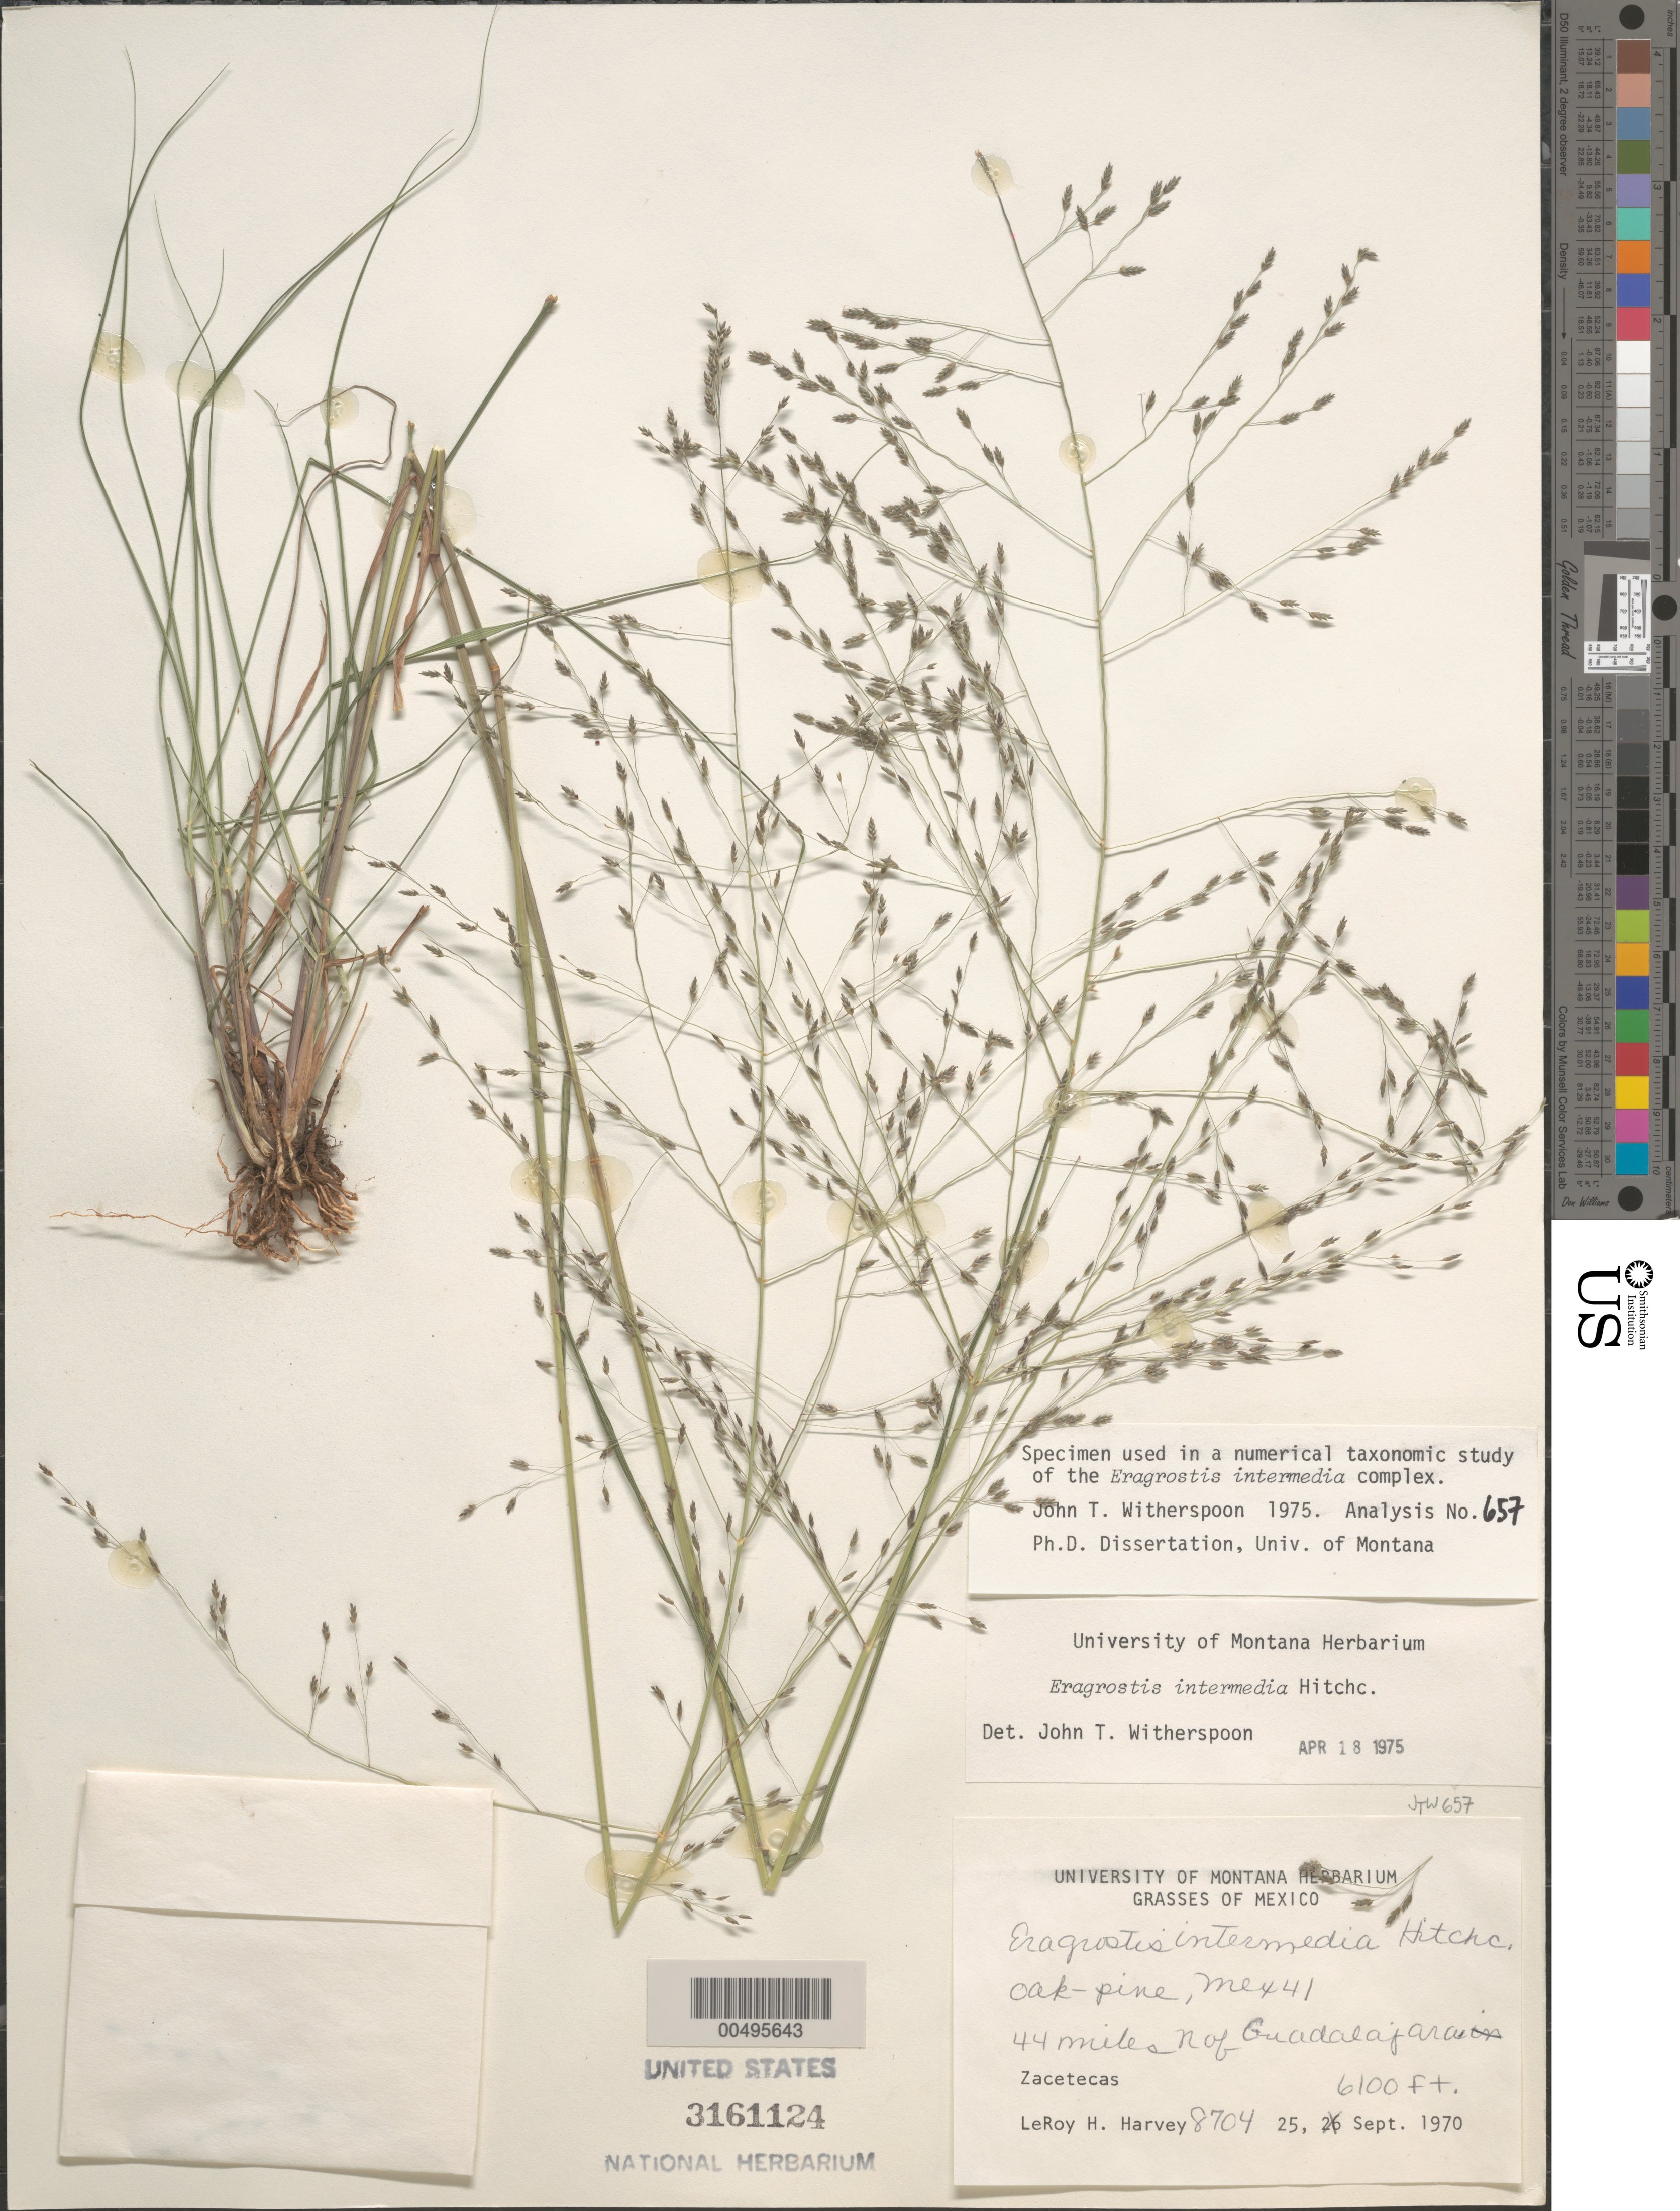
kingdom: Plantae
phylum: Tracheophyta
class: Liliopsida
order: Poales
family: Poaceae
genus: Eragrostis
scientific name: Eragrostis intermedia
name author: Hitchc.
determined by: Witherspoon, John T.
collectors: L. H. Harvey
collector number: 8704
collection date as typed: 25 Sep 1970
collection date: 1970-09-25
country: Mexico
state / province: Zacatecas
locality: Mex 41, 44 mi N of Guadalajara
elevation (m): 1859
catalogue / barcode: US 3161124